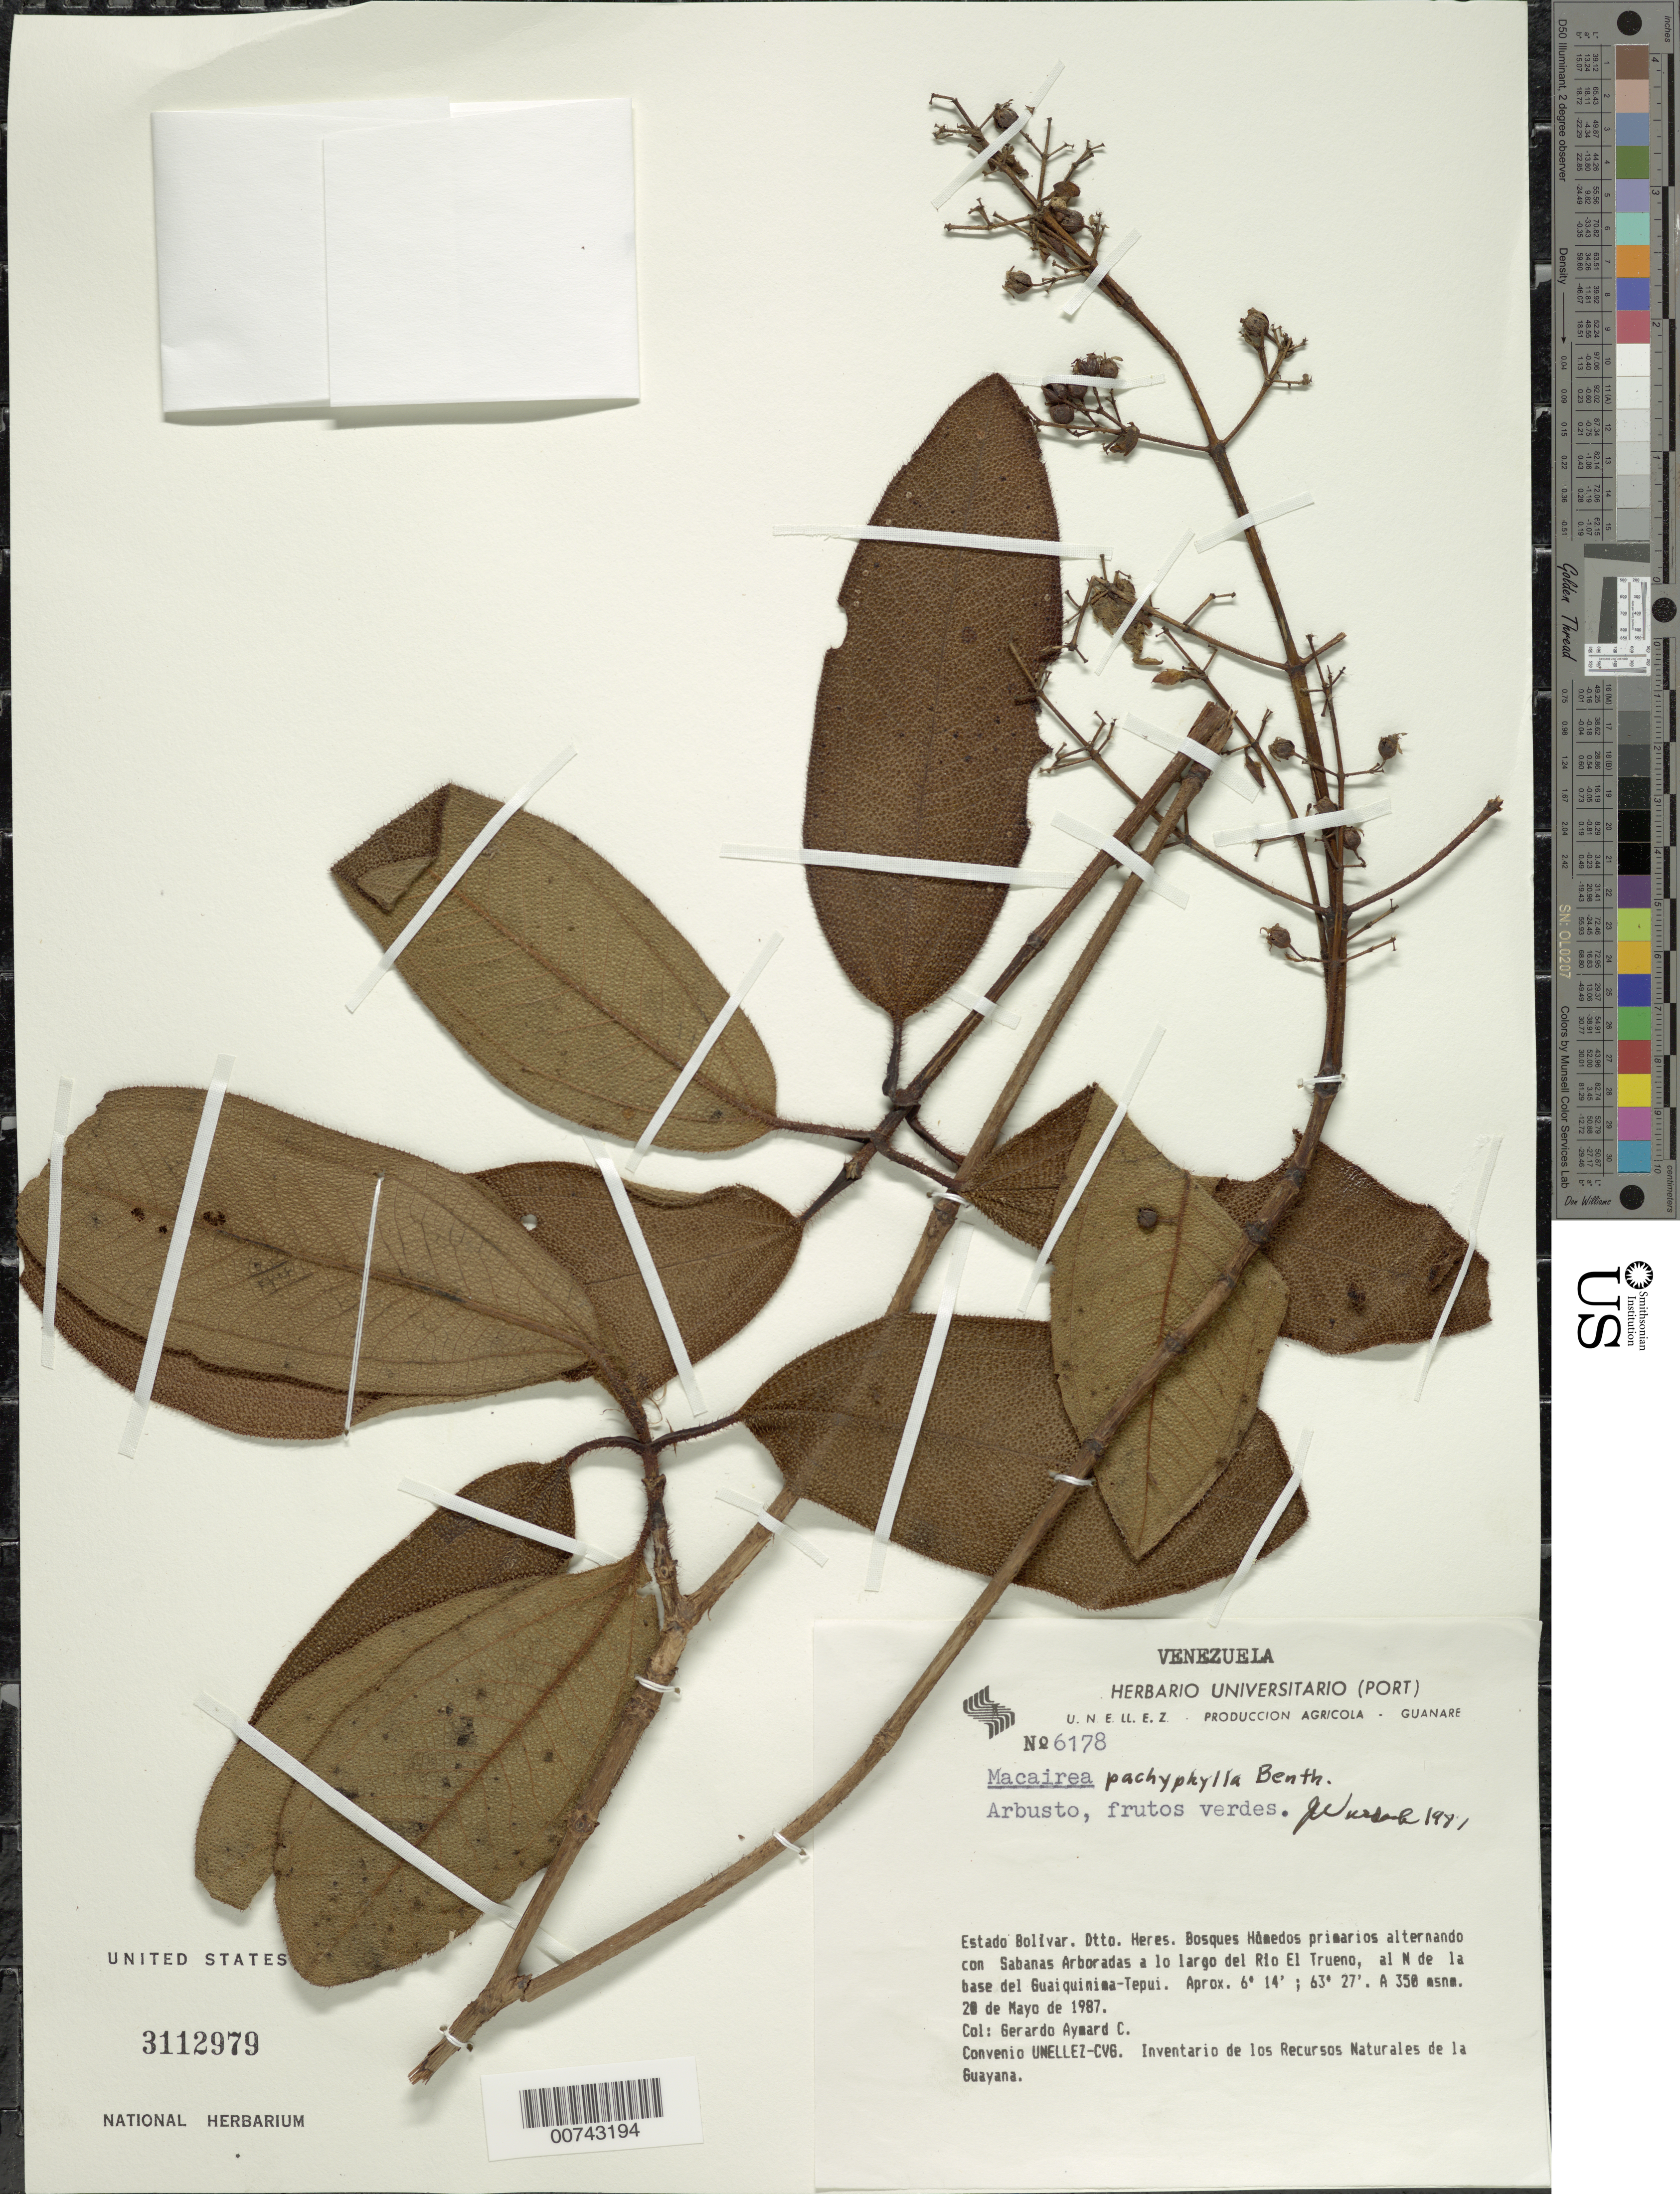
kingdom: Plantae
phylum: Tracheophyta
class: Magnoliopsida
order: Myrtales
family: Melastomataceae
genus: Macairea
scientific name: Macairea pachyphylla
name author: Benth.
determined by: Wurdack, John J., (US), US (UNITED STATES)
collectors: G. A. Aymard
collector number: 6178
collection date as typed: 20-May-87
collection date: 1987-05-20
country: Venezuela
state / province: Bolívar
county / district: Heres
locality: Río El Trueno, al N de la base del Guaiquinima-tepuí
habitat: Bosques Homedos primaríos alternado con Sabanas Arboradasa lo largo del Río, Savanna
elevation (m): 350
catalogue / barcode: US 3112979